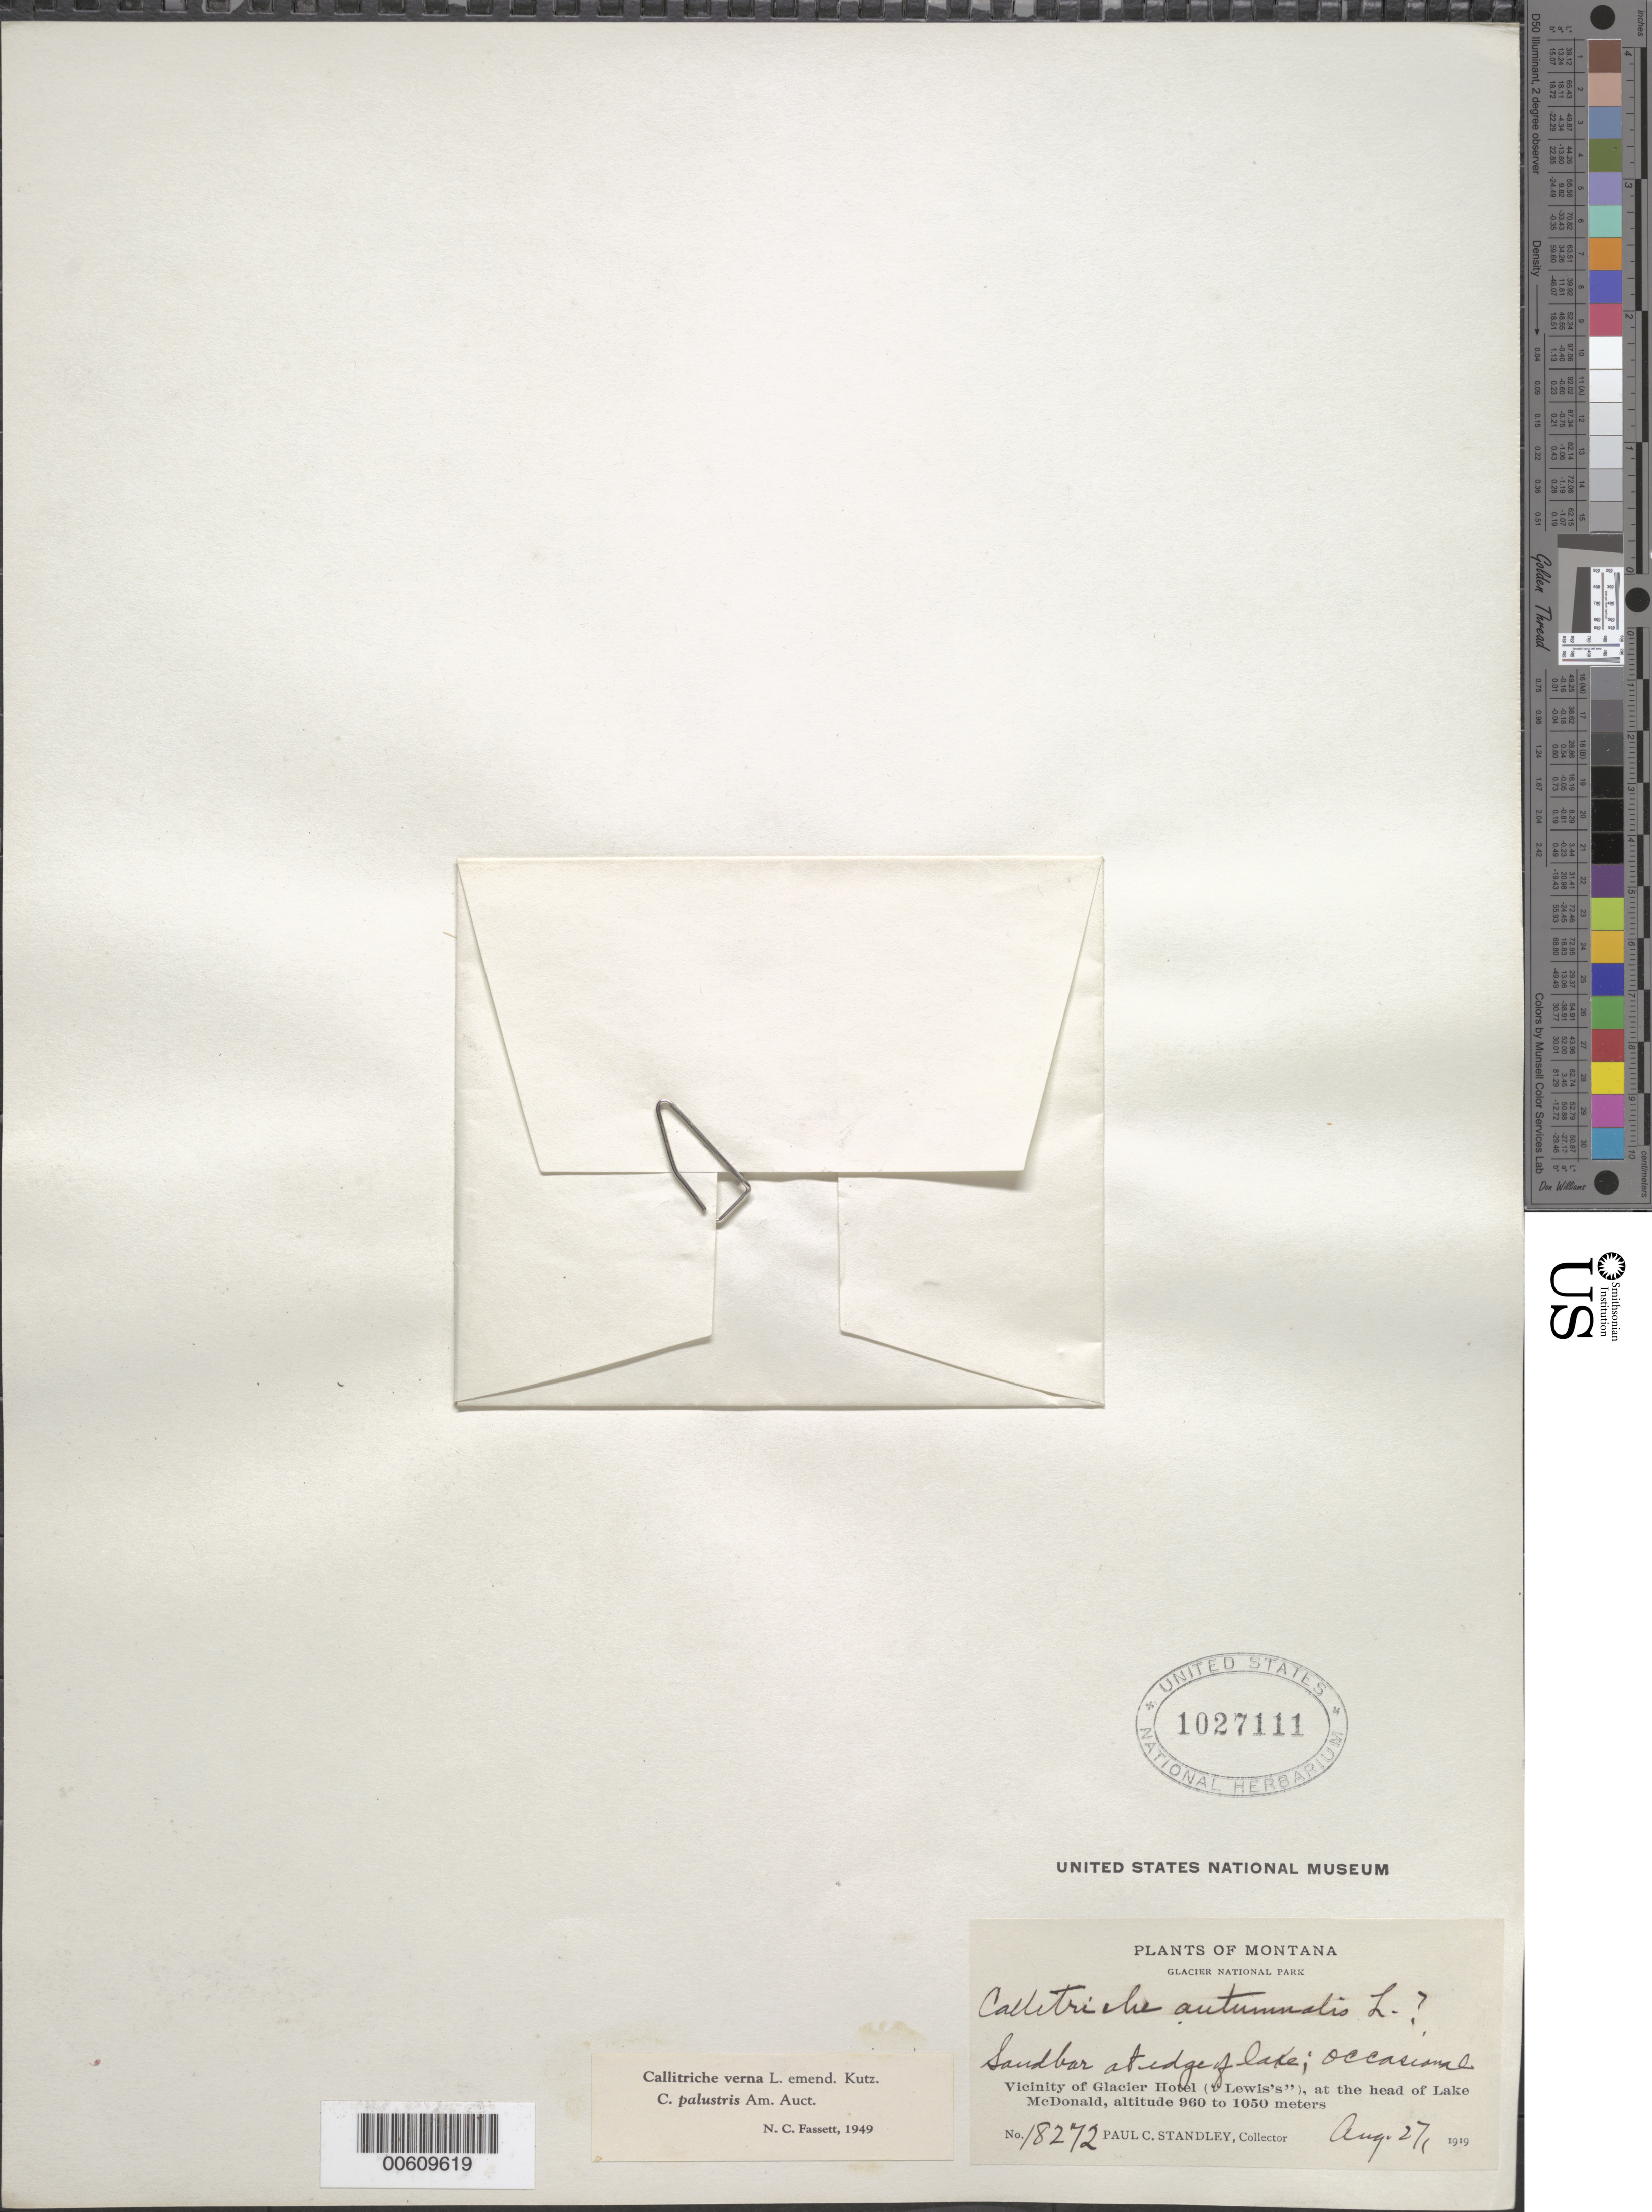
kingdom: Plantae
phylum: Tracheophyta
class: Magnoliopsida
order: Lamiales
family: Plantaginaceae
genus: Callitriche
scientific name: Callitriche verna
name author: L.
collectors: P. C. Standley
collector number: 18272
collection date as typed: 27 Aug 1919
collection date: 1919-08-27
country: United States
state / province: Montana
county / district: Flathead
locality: Glacier Hotel, "Lewis's", head of Lake McDonald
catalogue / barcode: US 1027111